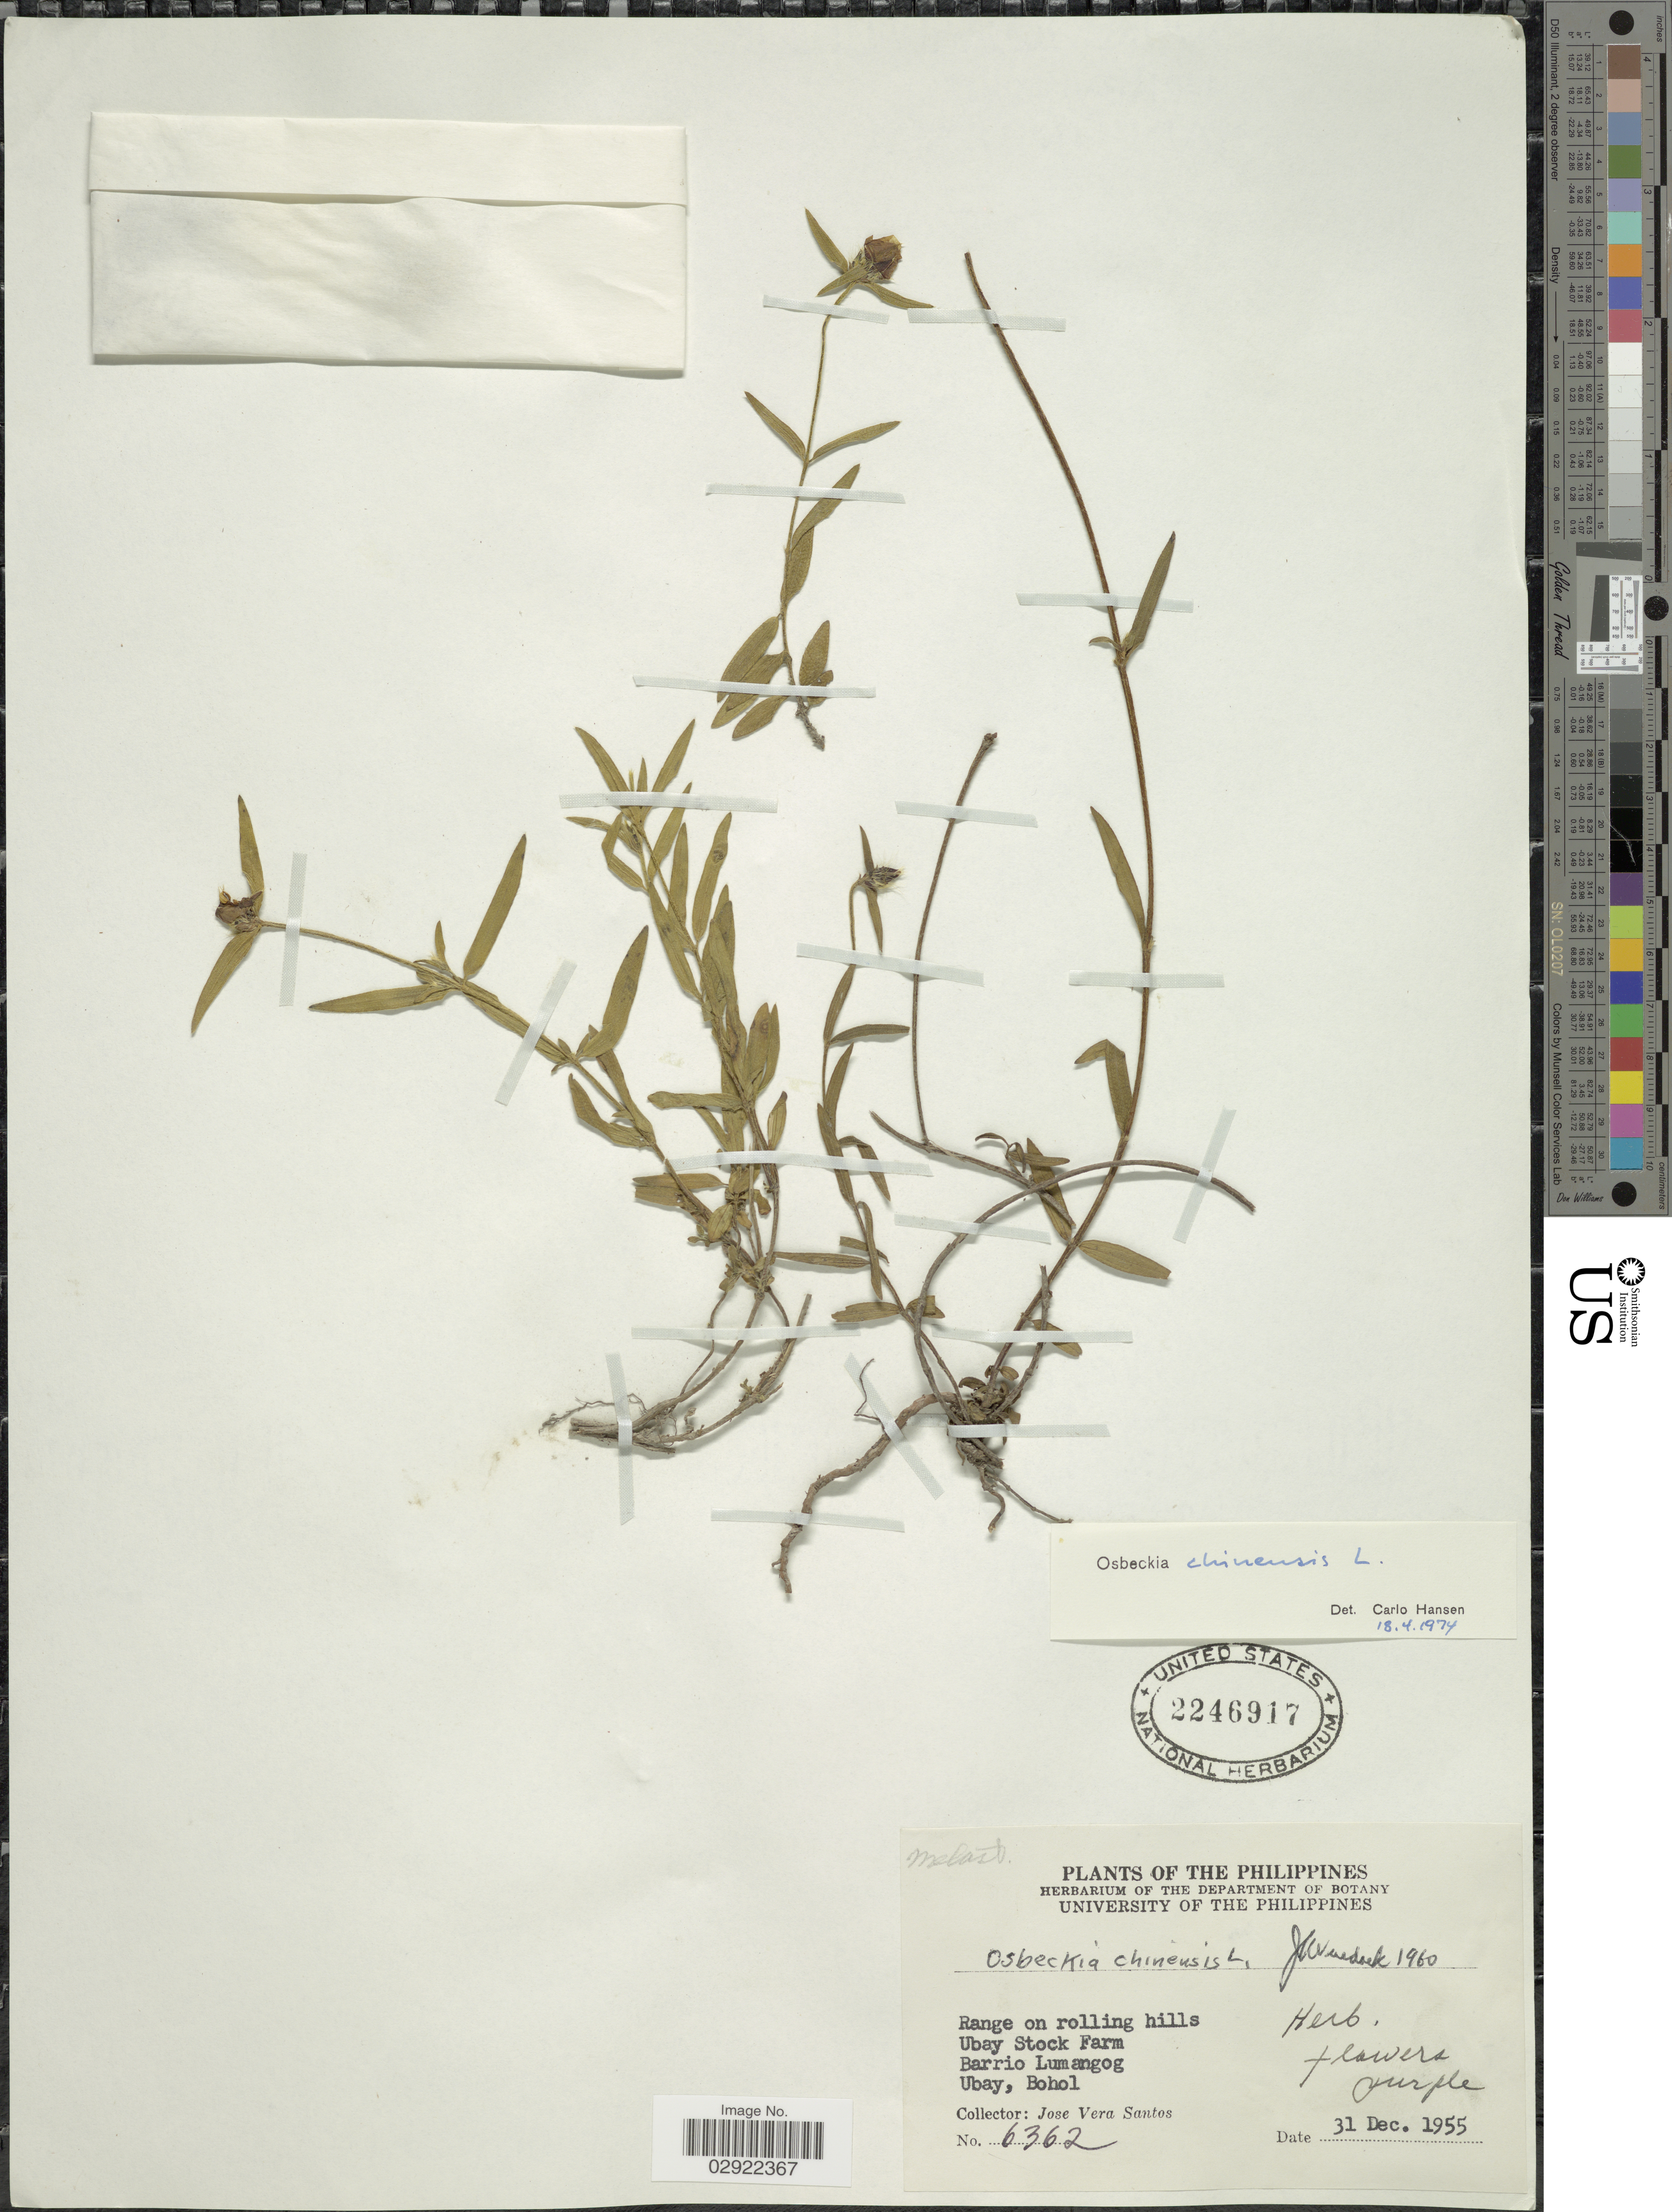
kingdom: Plantae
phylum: Tracheophyta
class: Magnoliopsida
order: Myrtales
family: Melastomataceae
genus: Osbeckia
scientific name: Osbeckia chinensis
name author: L.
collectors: J. V. Santos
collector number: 6362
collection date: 1955-12-31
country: Philippines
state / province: Central Visayas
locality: Range on rolling hills. Ubay Stock Farm. Barrio Lumangog. Ubay.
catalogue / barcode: US 2246917